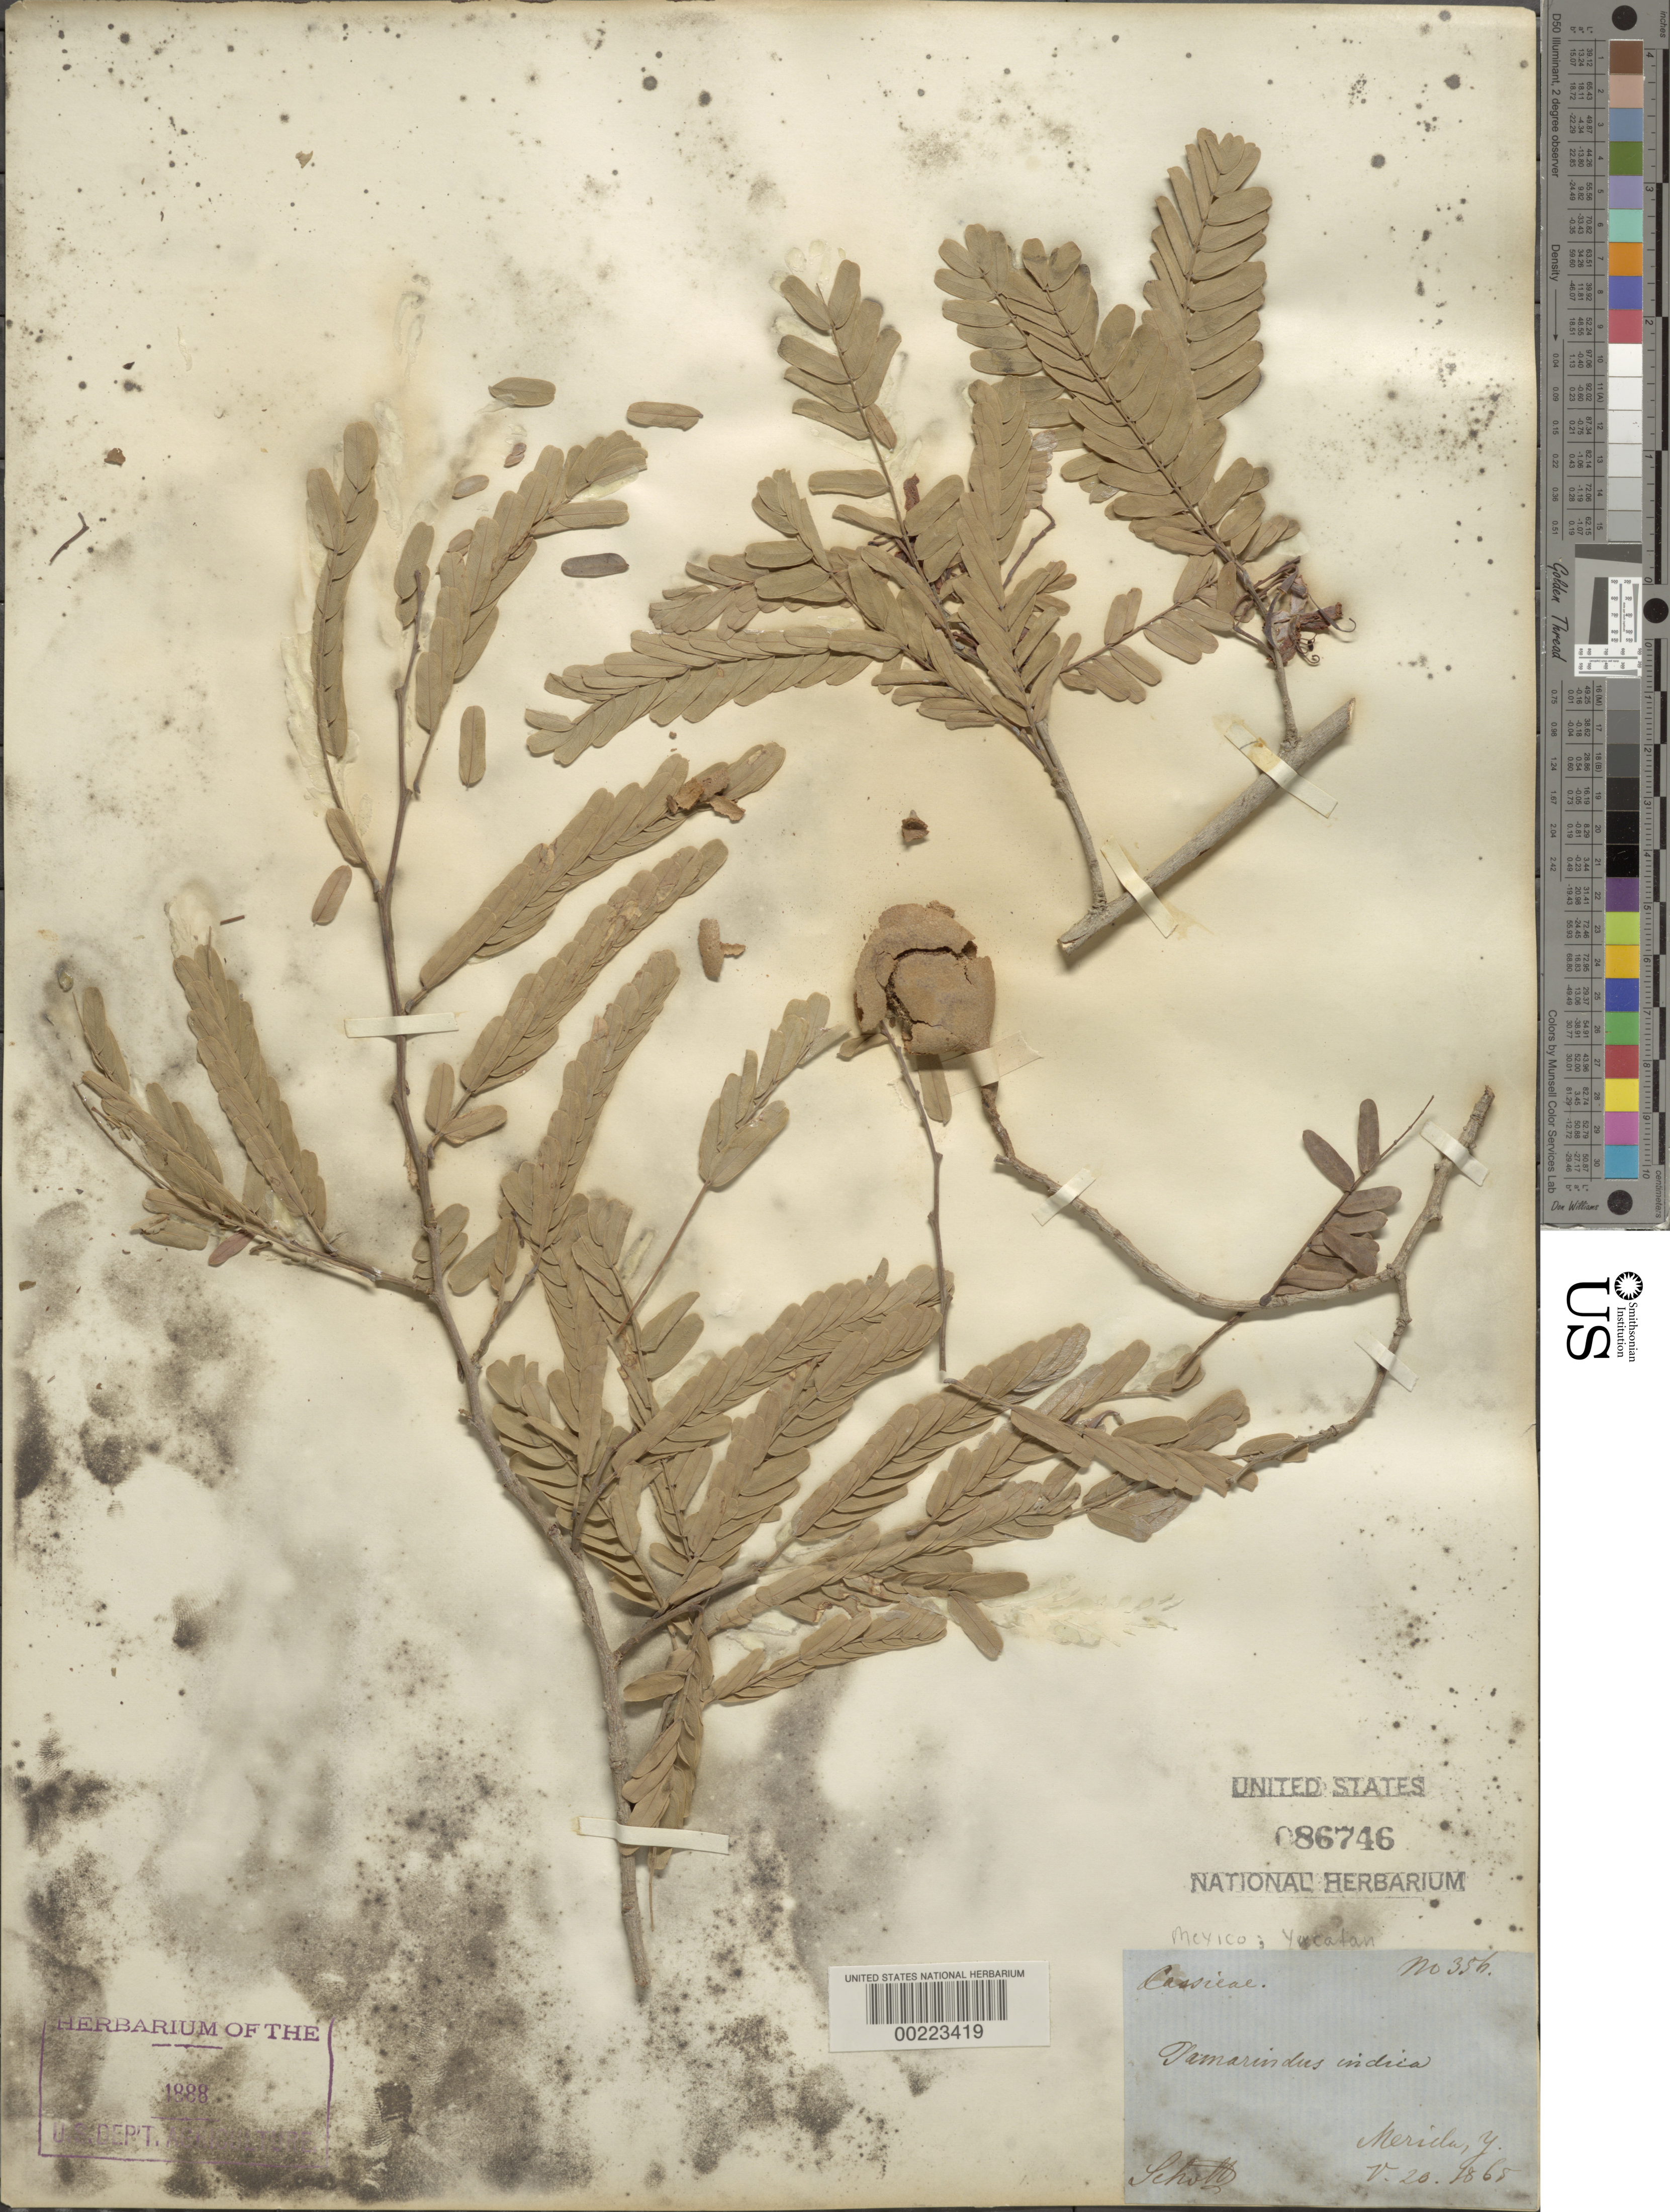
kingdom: Plantae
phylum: Tracheophyta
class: Magnoliopsida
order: Fabales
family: Fabaceae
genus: Tamarindus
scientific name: Tamarindus indica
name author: L.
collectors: H. W. Schott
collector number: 356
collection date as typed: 20 May 1865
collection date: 1865-05-20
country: Mexico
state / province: Yucatán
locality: Merida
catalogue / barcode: US 86746